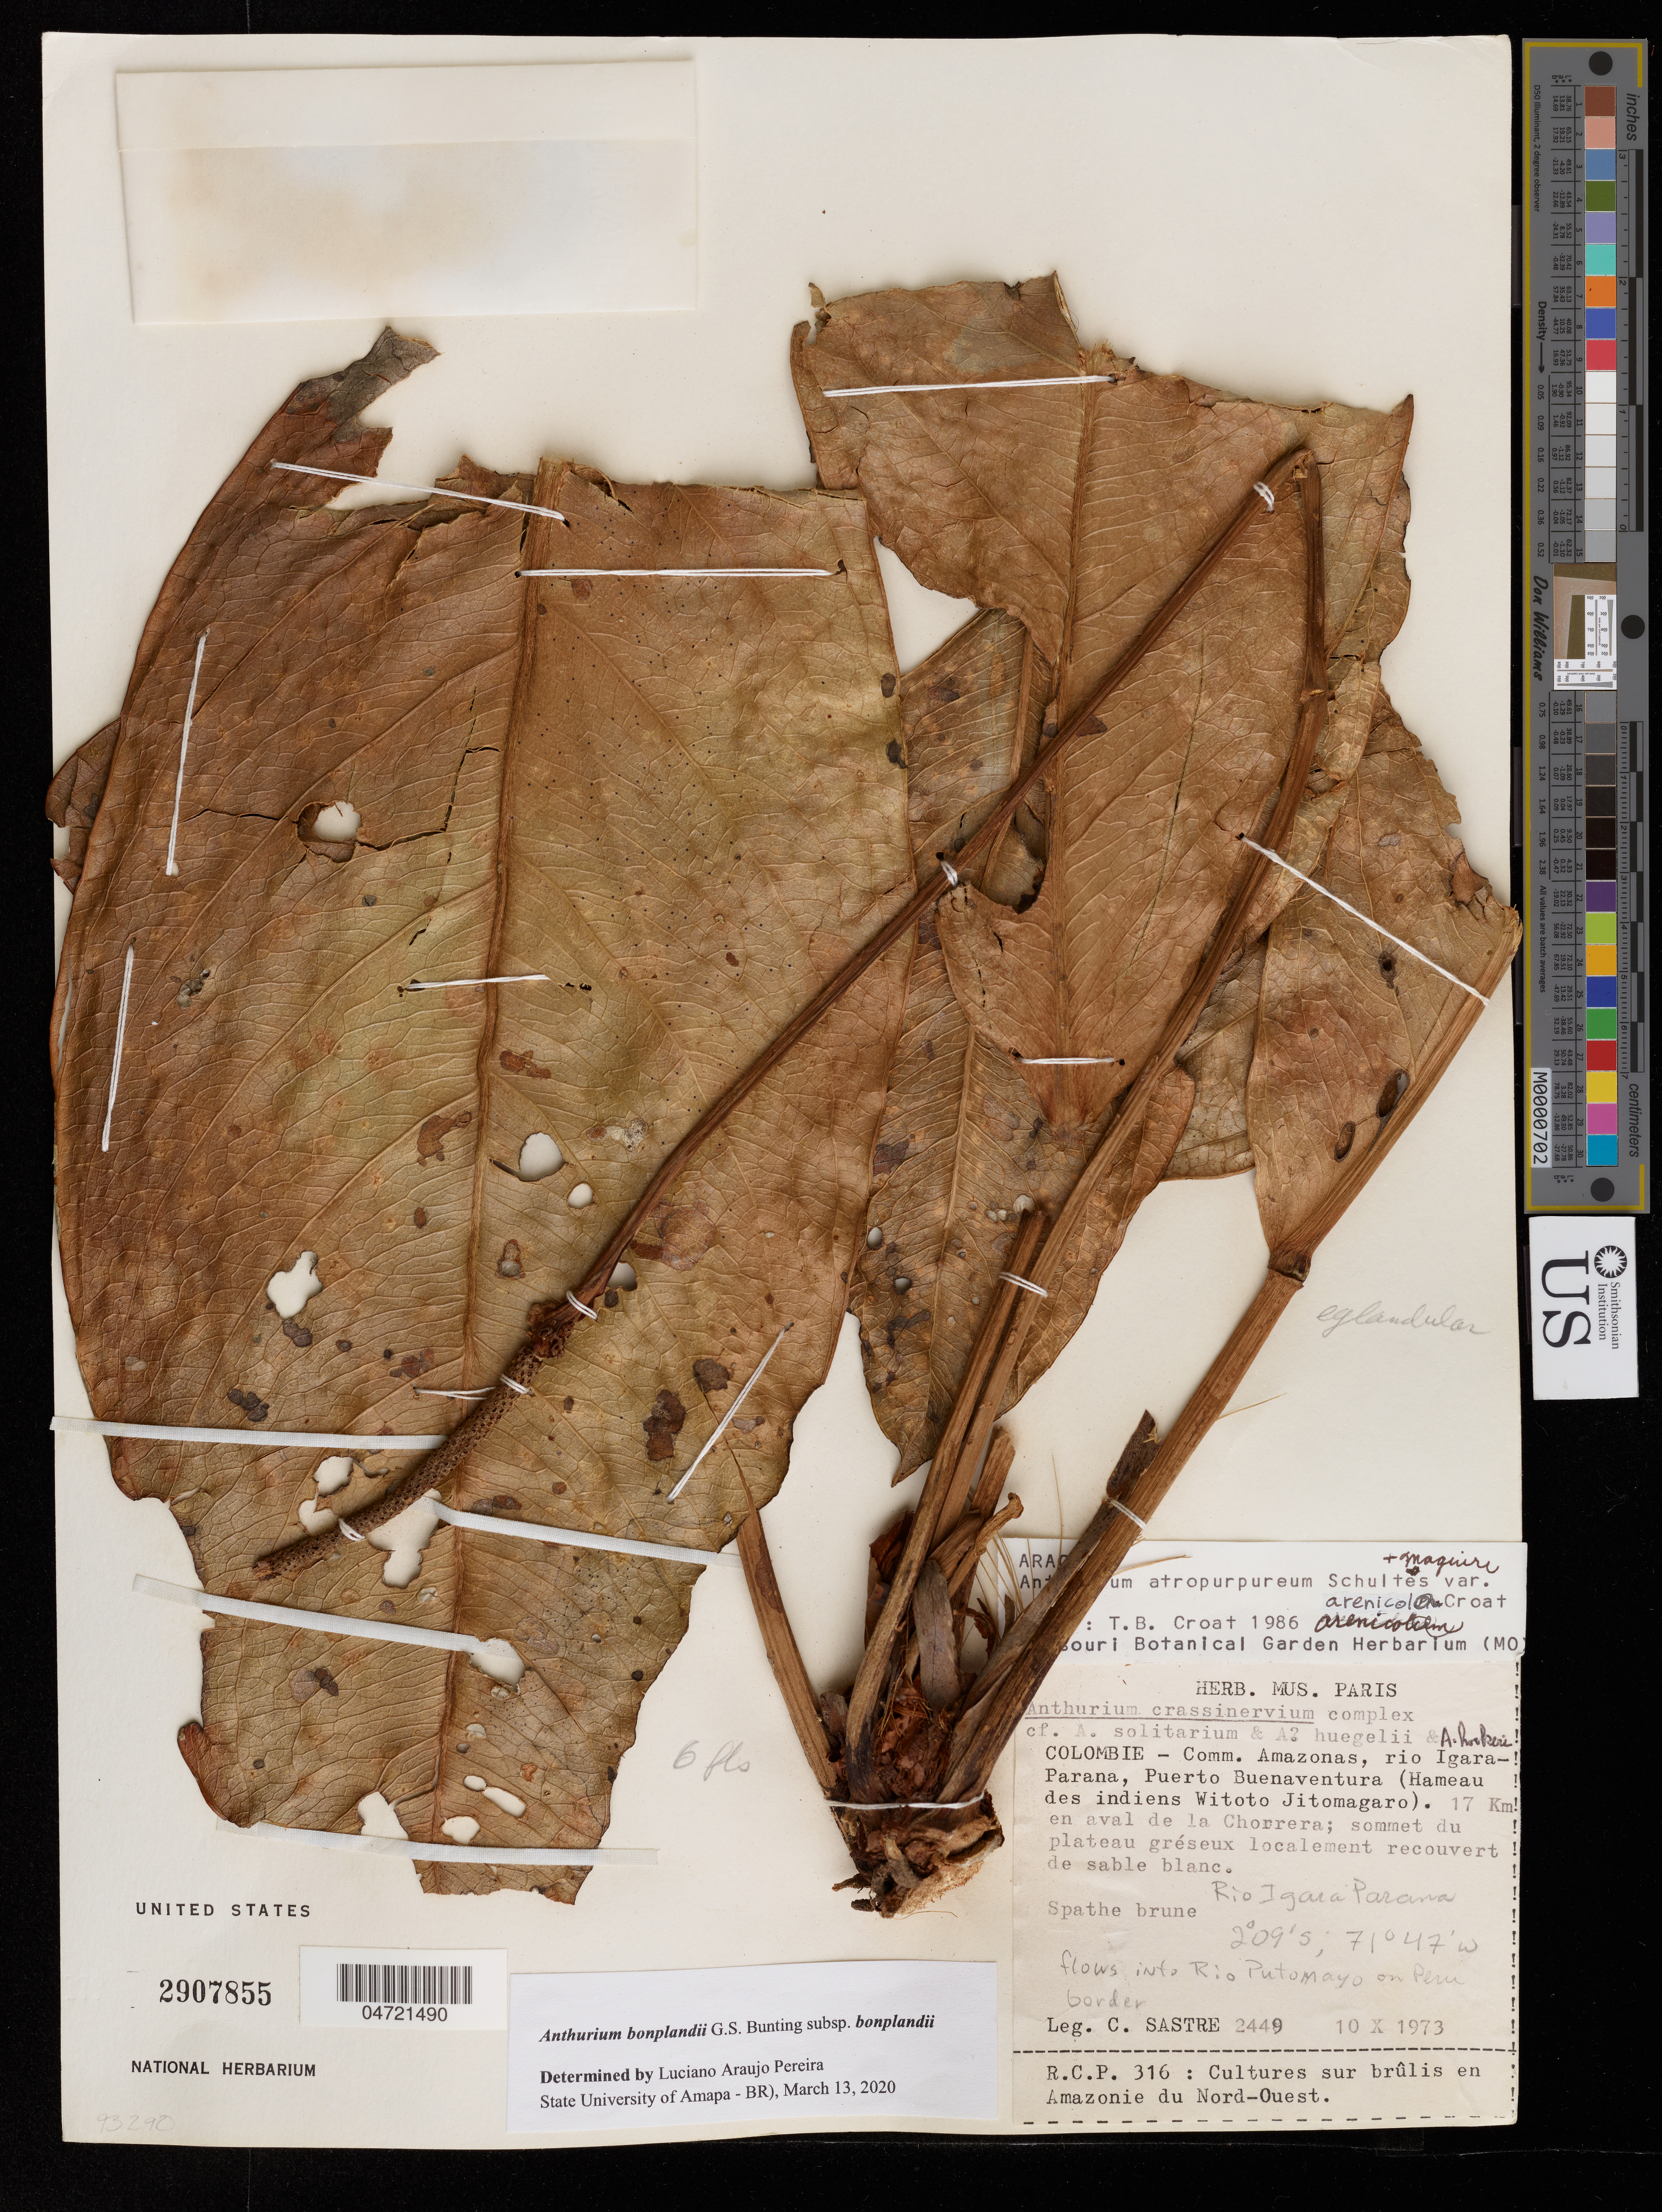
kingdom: Plantae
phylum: Tracheophyta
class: Liliopsida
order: Alismatales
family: Araceae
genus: Anthurium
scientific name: Anthurium bonplandii subsp. bonplandii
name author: G.S. Bunting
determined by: Pereira, Luciano Araujo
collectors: C. Sastre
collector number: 2449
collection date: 1973-10-10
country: Colombia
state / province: Amazônas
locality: Comm. Amazonas, rio Igara-Parana, Puerto Buenaventura (Hameau des indiens Witoto Jitomagaro). 17 Km en aval de la Chorrera.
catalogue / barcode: US 2907855